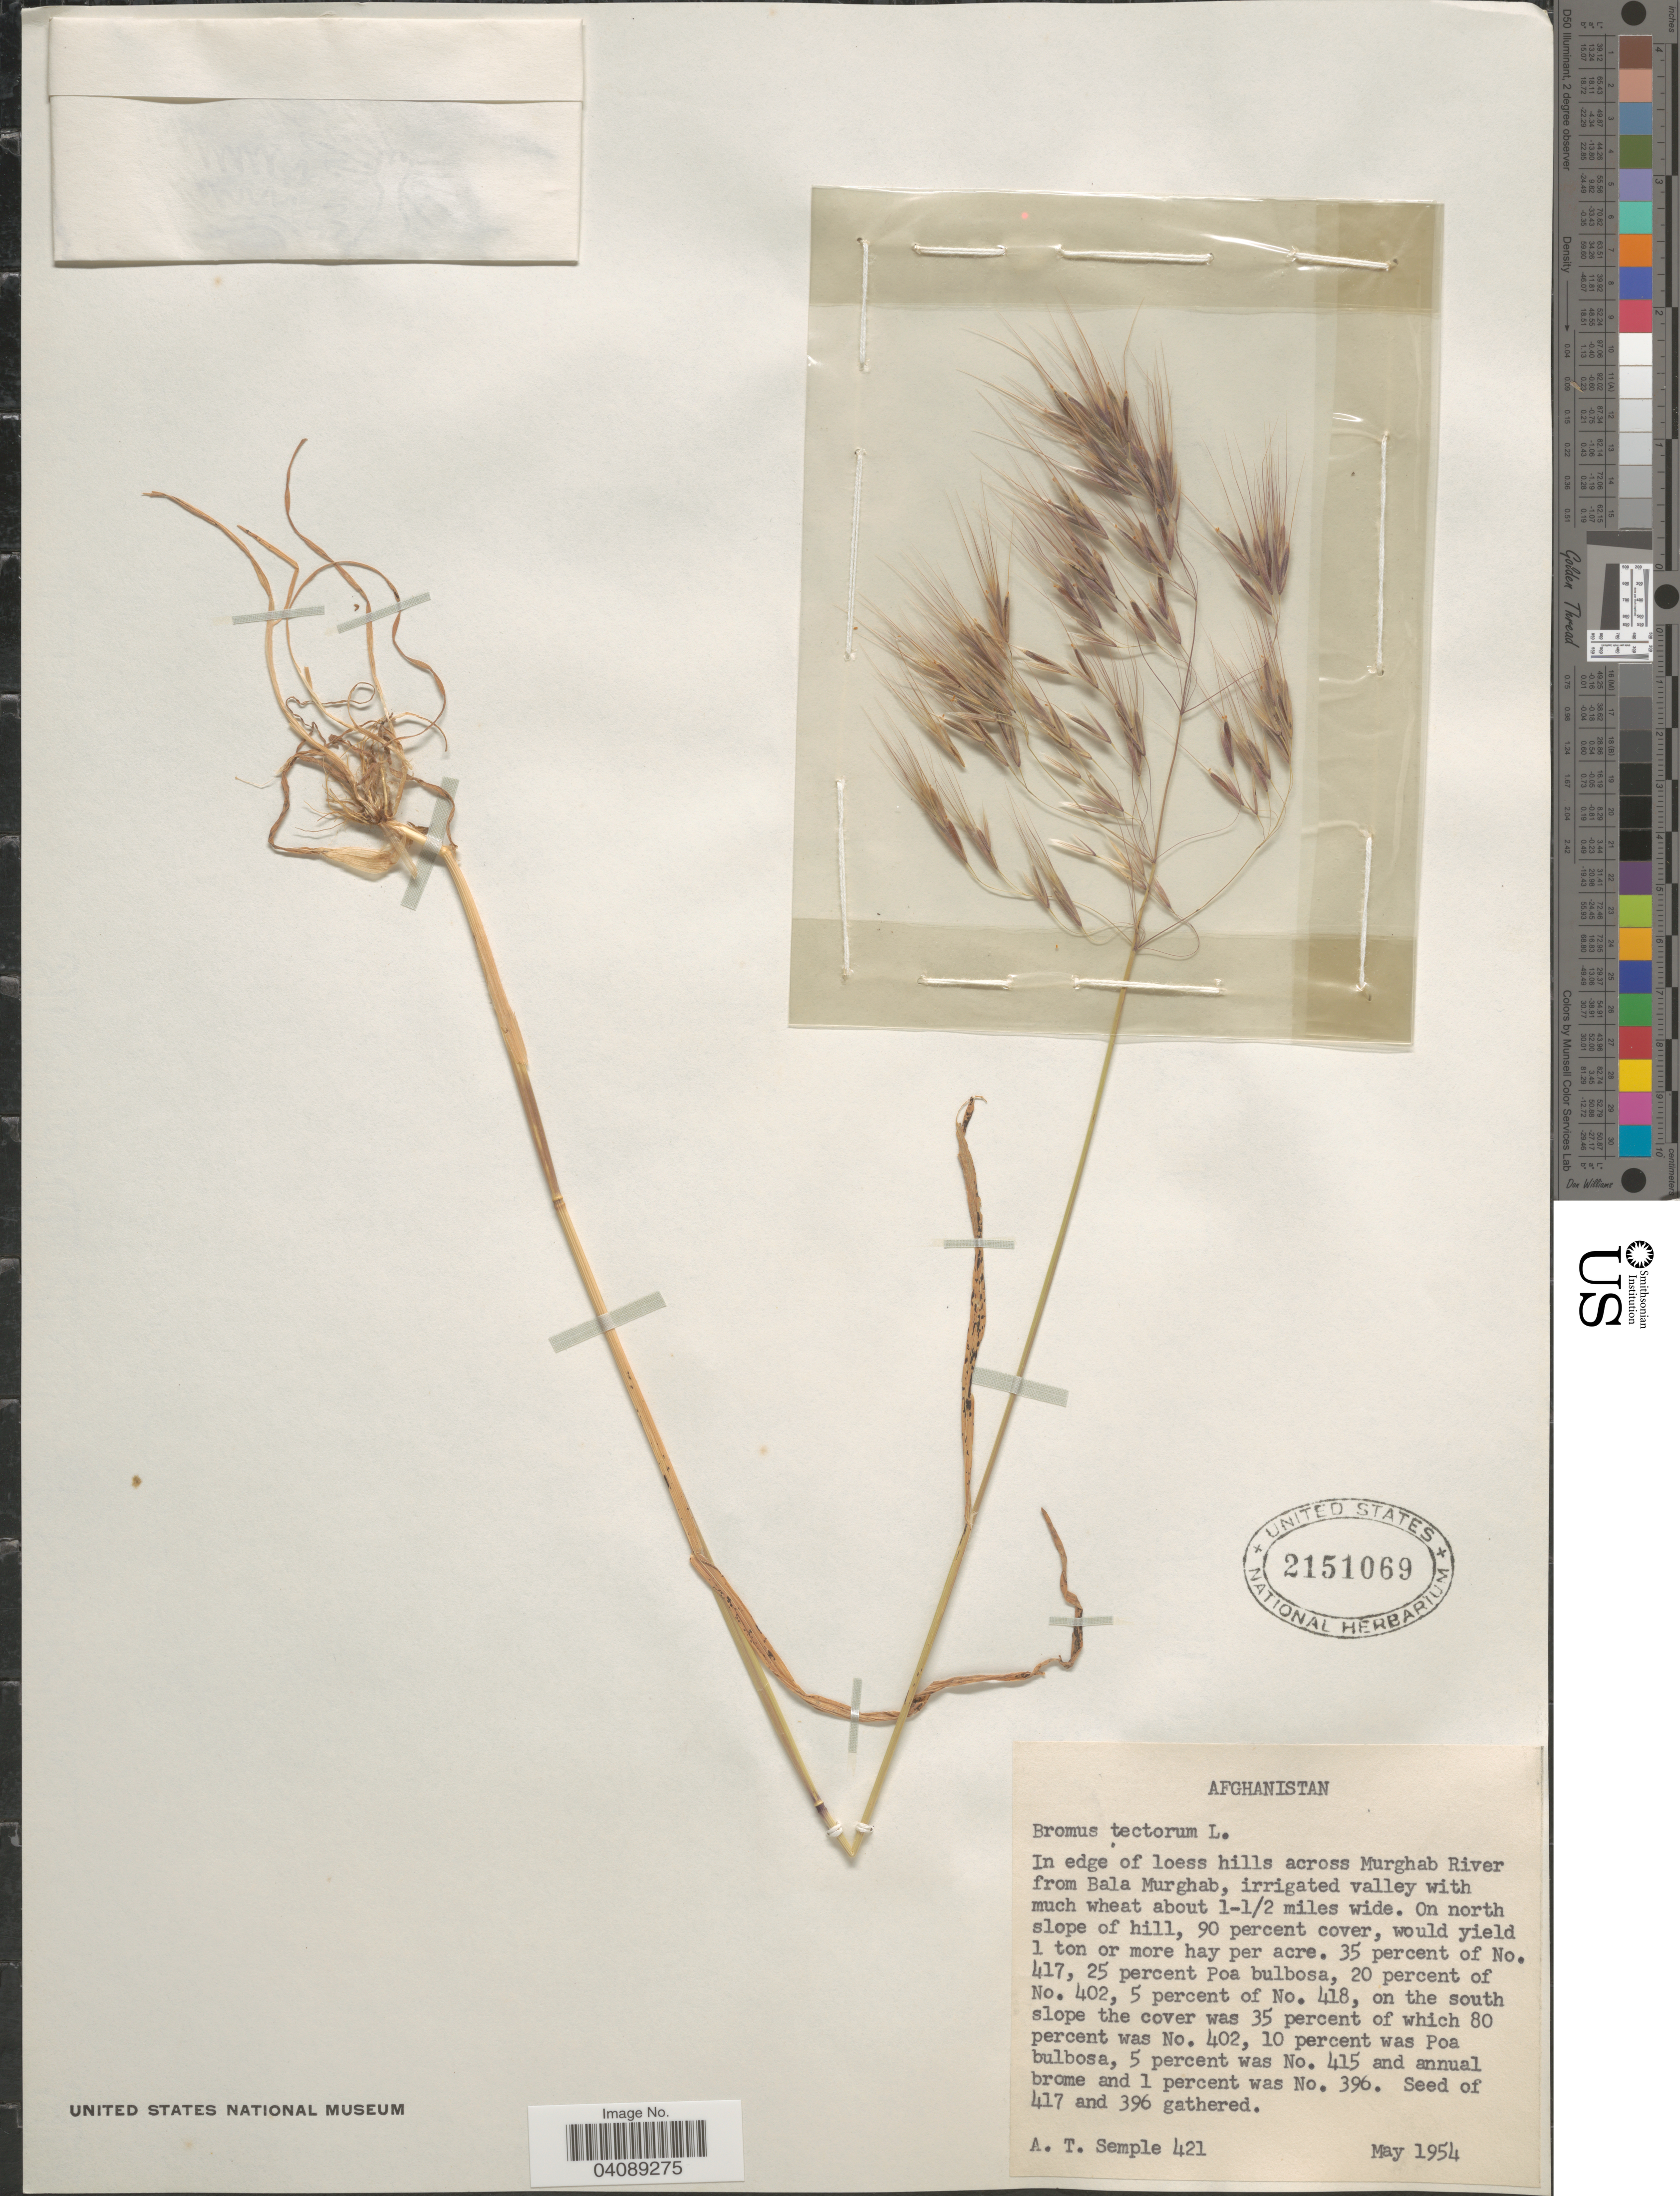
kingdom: Plantae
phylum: Tracheophyta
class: Liliopsida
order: Poales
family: Poaceae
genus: Bromus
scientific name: Bromus tectorum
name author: L.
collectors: A. Semple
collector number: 421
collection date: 1954-05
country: Afghanistan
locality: In edge of loess hills across Murghab River from Bala Murghab. On north slope of hill.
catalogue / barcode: US 2151069